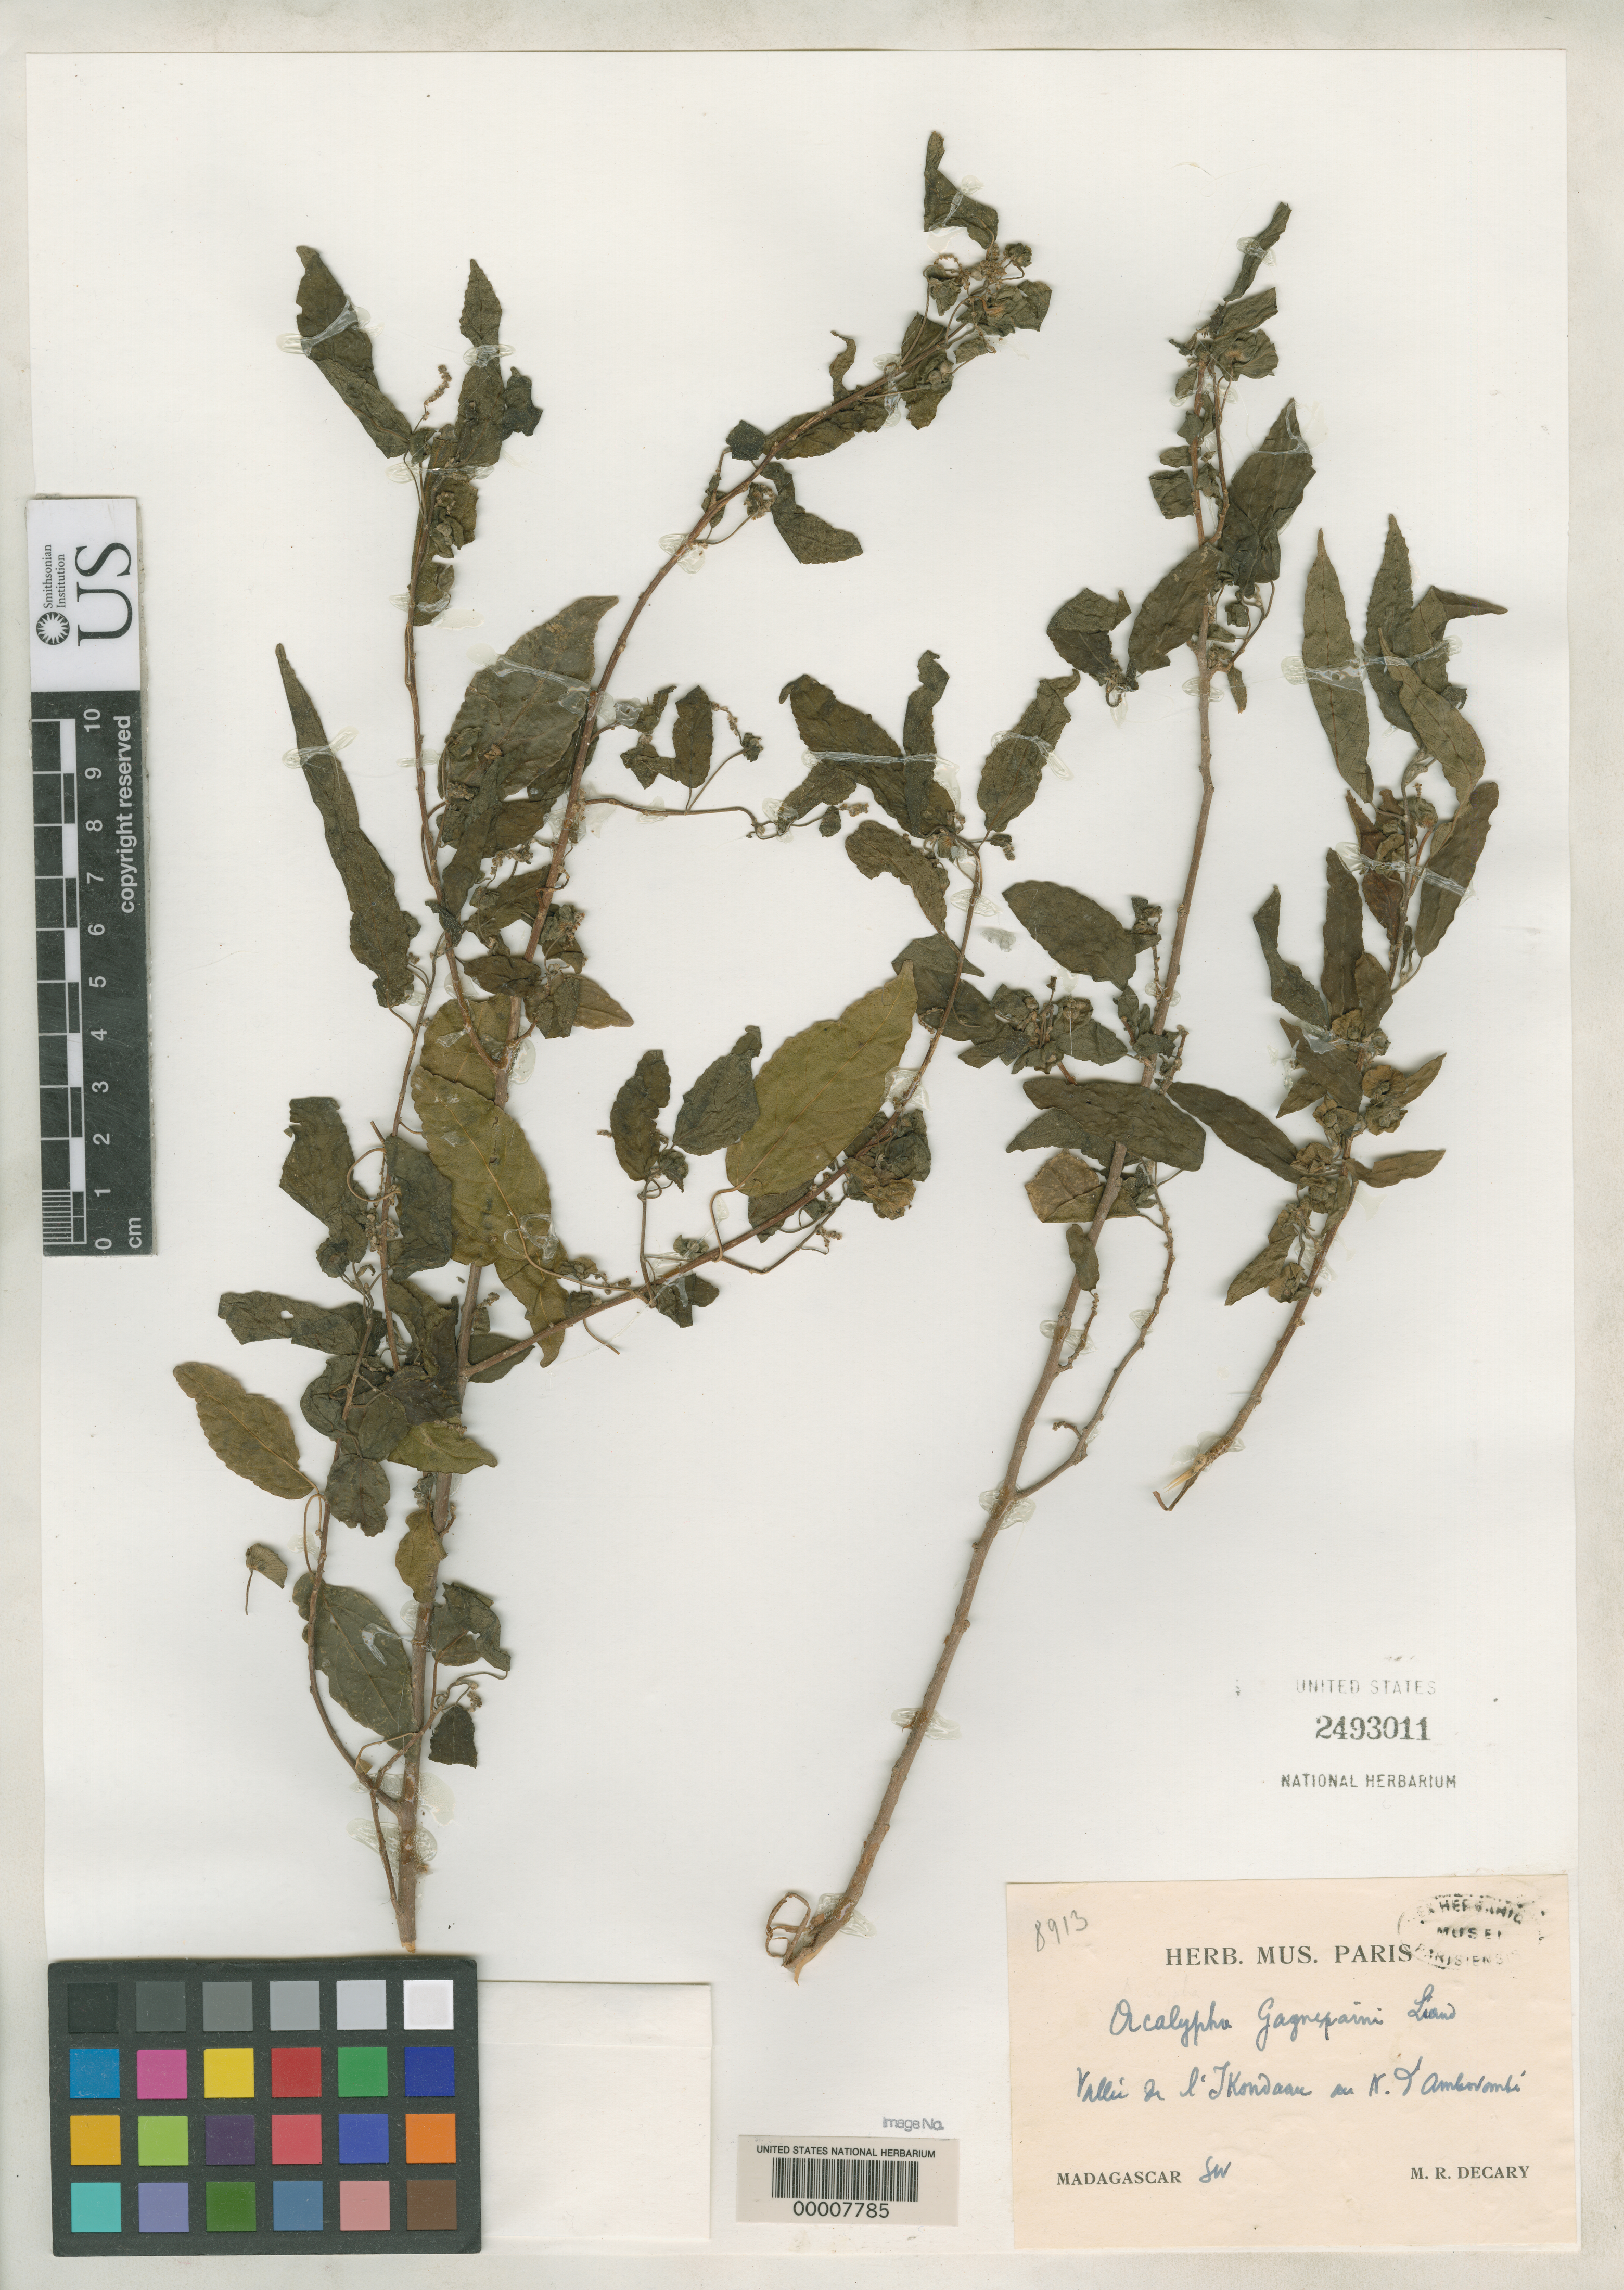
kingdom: Plantae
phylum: Tracheophyta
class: Magnoliopsida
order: Malpighiales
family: Euphorbiaceae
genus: Acalypha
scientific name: Acalypha gagnepainii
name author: Leandri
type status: Syntype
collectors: R. Decary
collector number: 8913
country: Madagascar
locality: Ikonda Valley, near Ambovombe.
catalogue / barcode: US 2493011